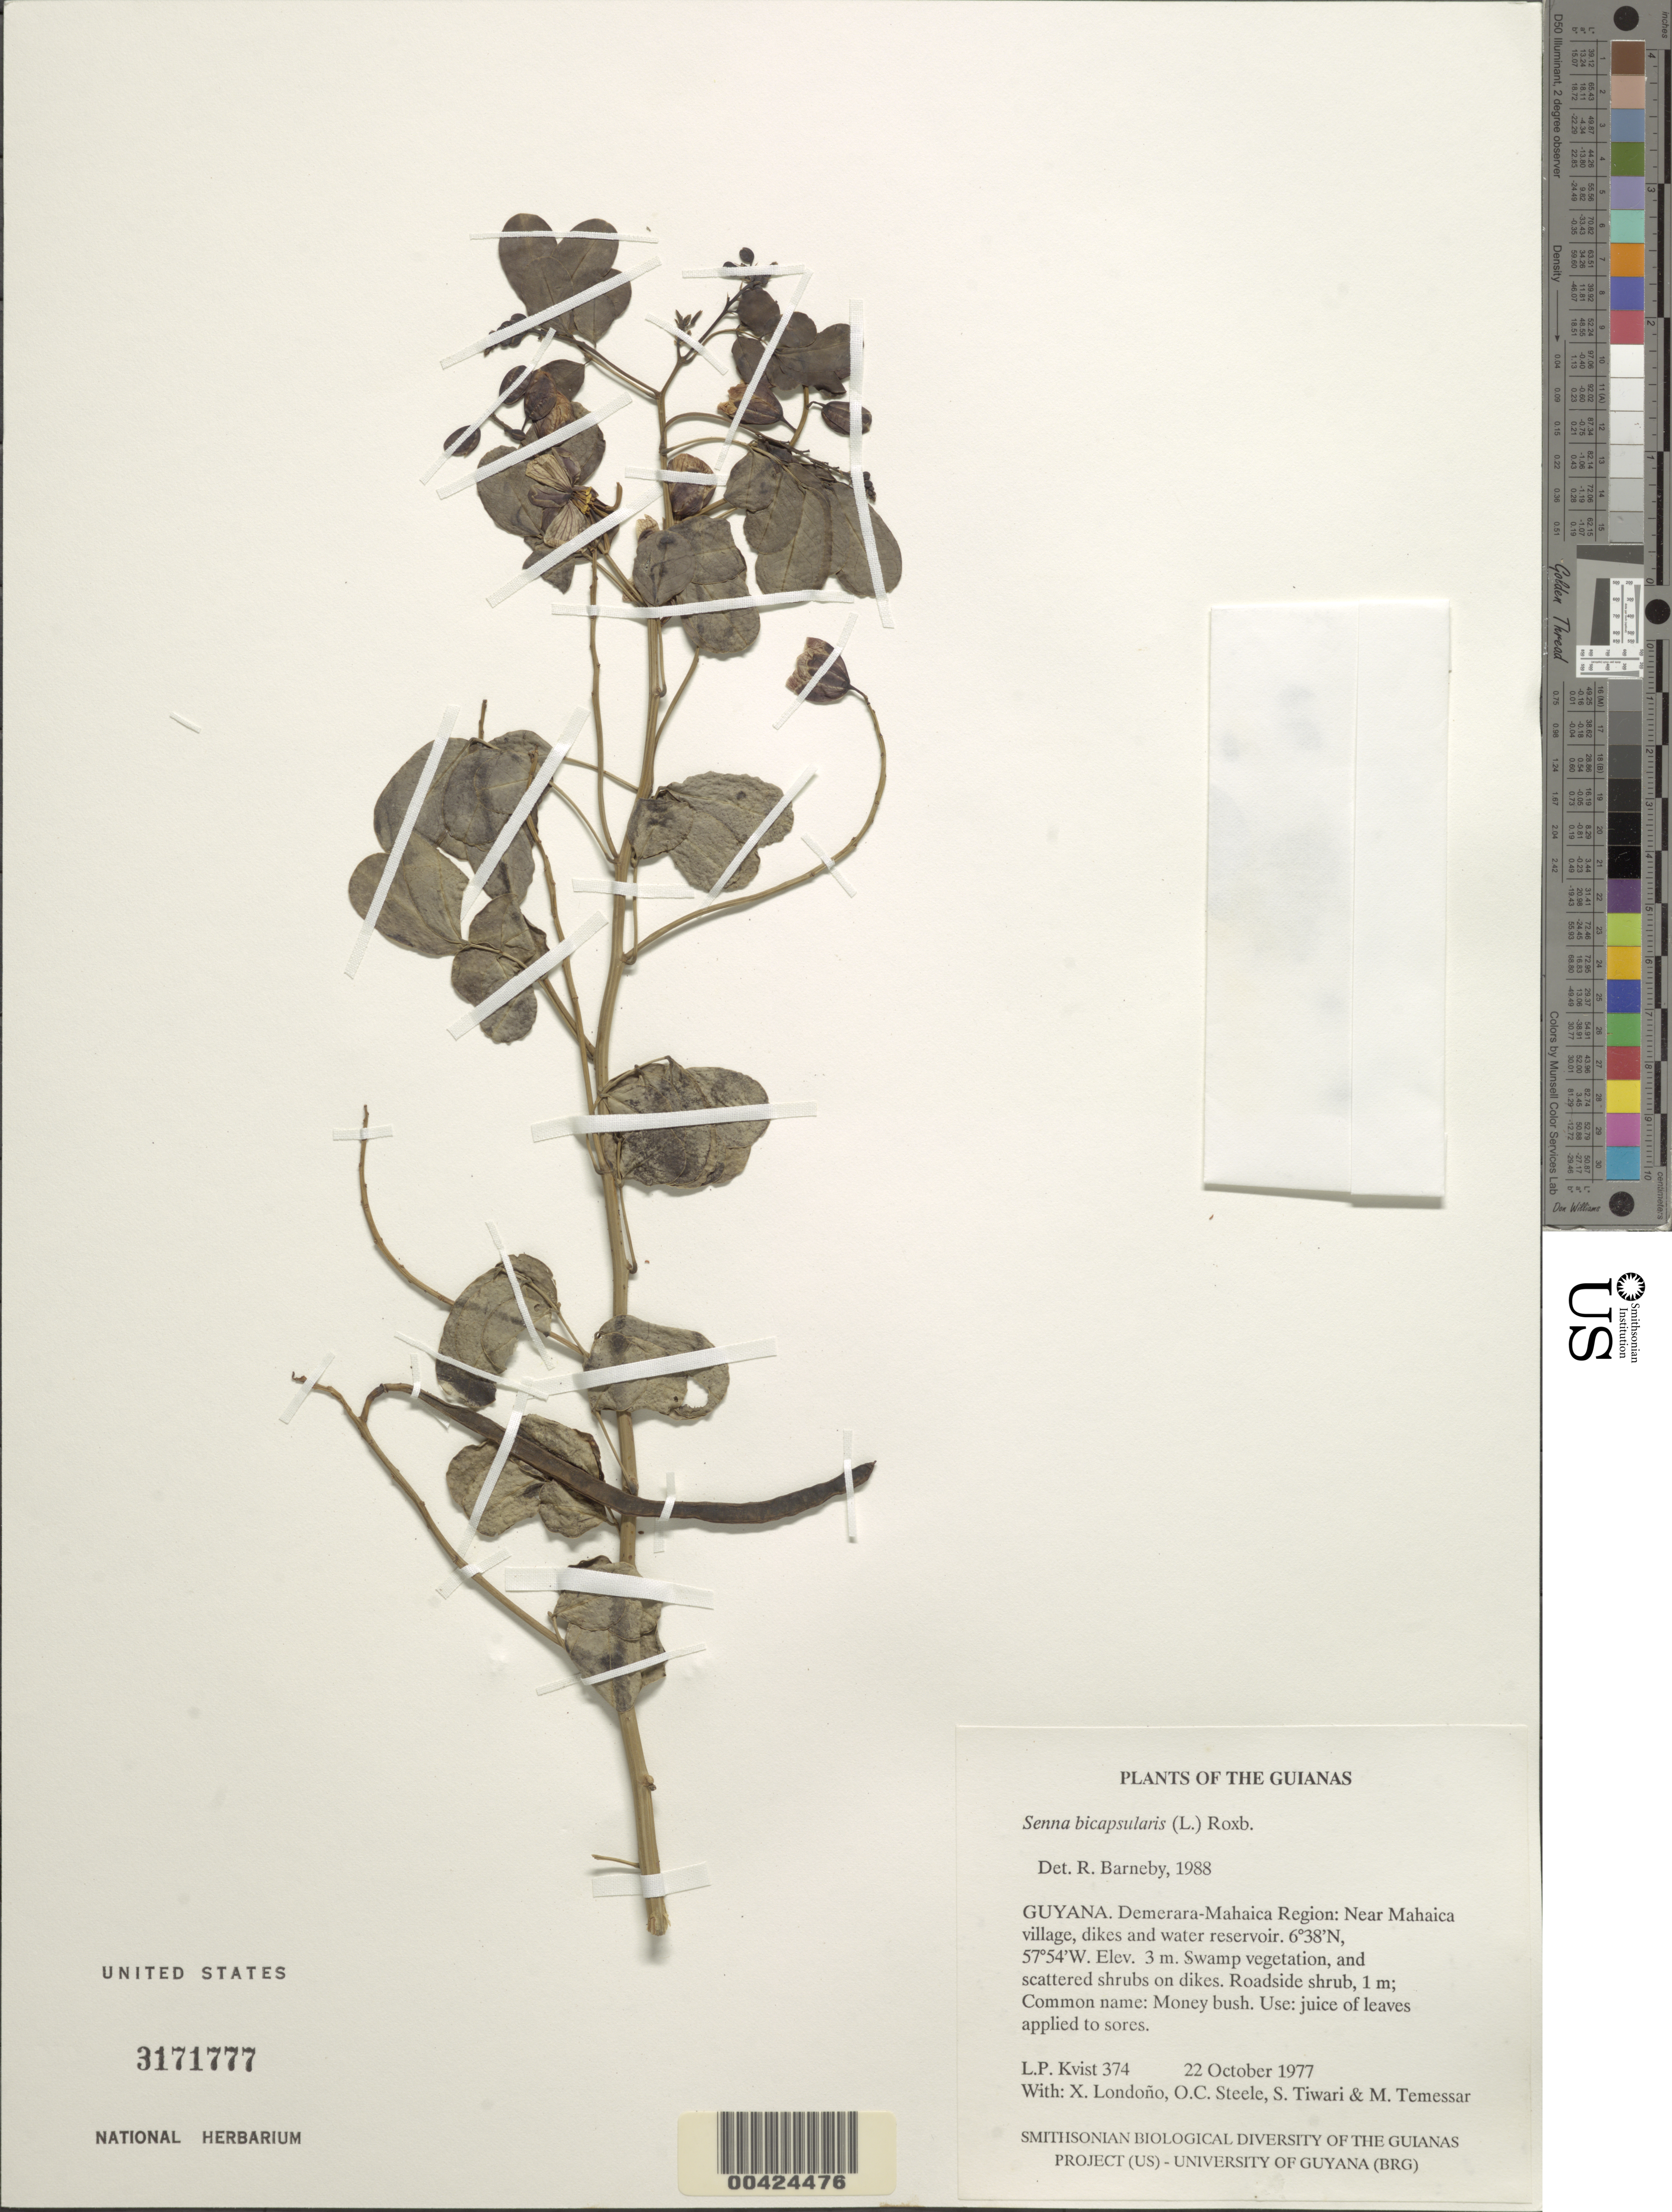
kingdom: Plantae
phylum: Tracheophyta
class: Magnoliopsida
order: Fabales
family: Fabaceae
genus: Senna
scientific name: Senna bicapsularis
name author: (L.) Roxb.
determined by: Barneby, Rupert C., (NY)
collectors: L. P. Kvist, X. Londoño, O. C. Steele, S. Tiwari & M. Temessar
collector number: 374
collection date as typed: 22 Oct 1987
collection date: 1987-10-22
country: Guyana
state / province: Demerara-Mahaica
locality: Mahaica village, near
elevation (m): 3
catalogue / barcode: US 3171777